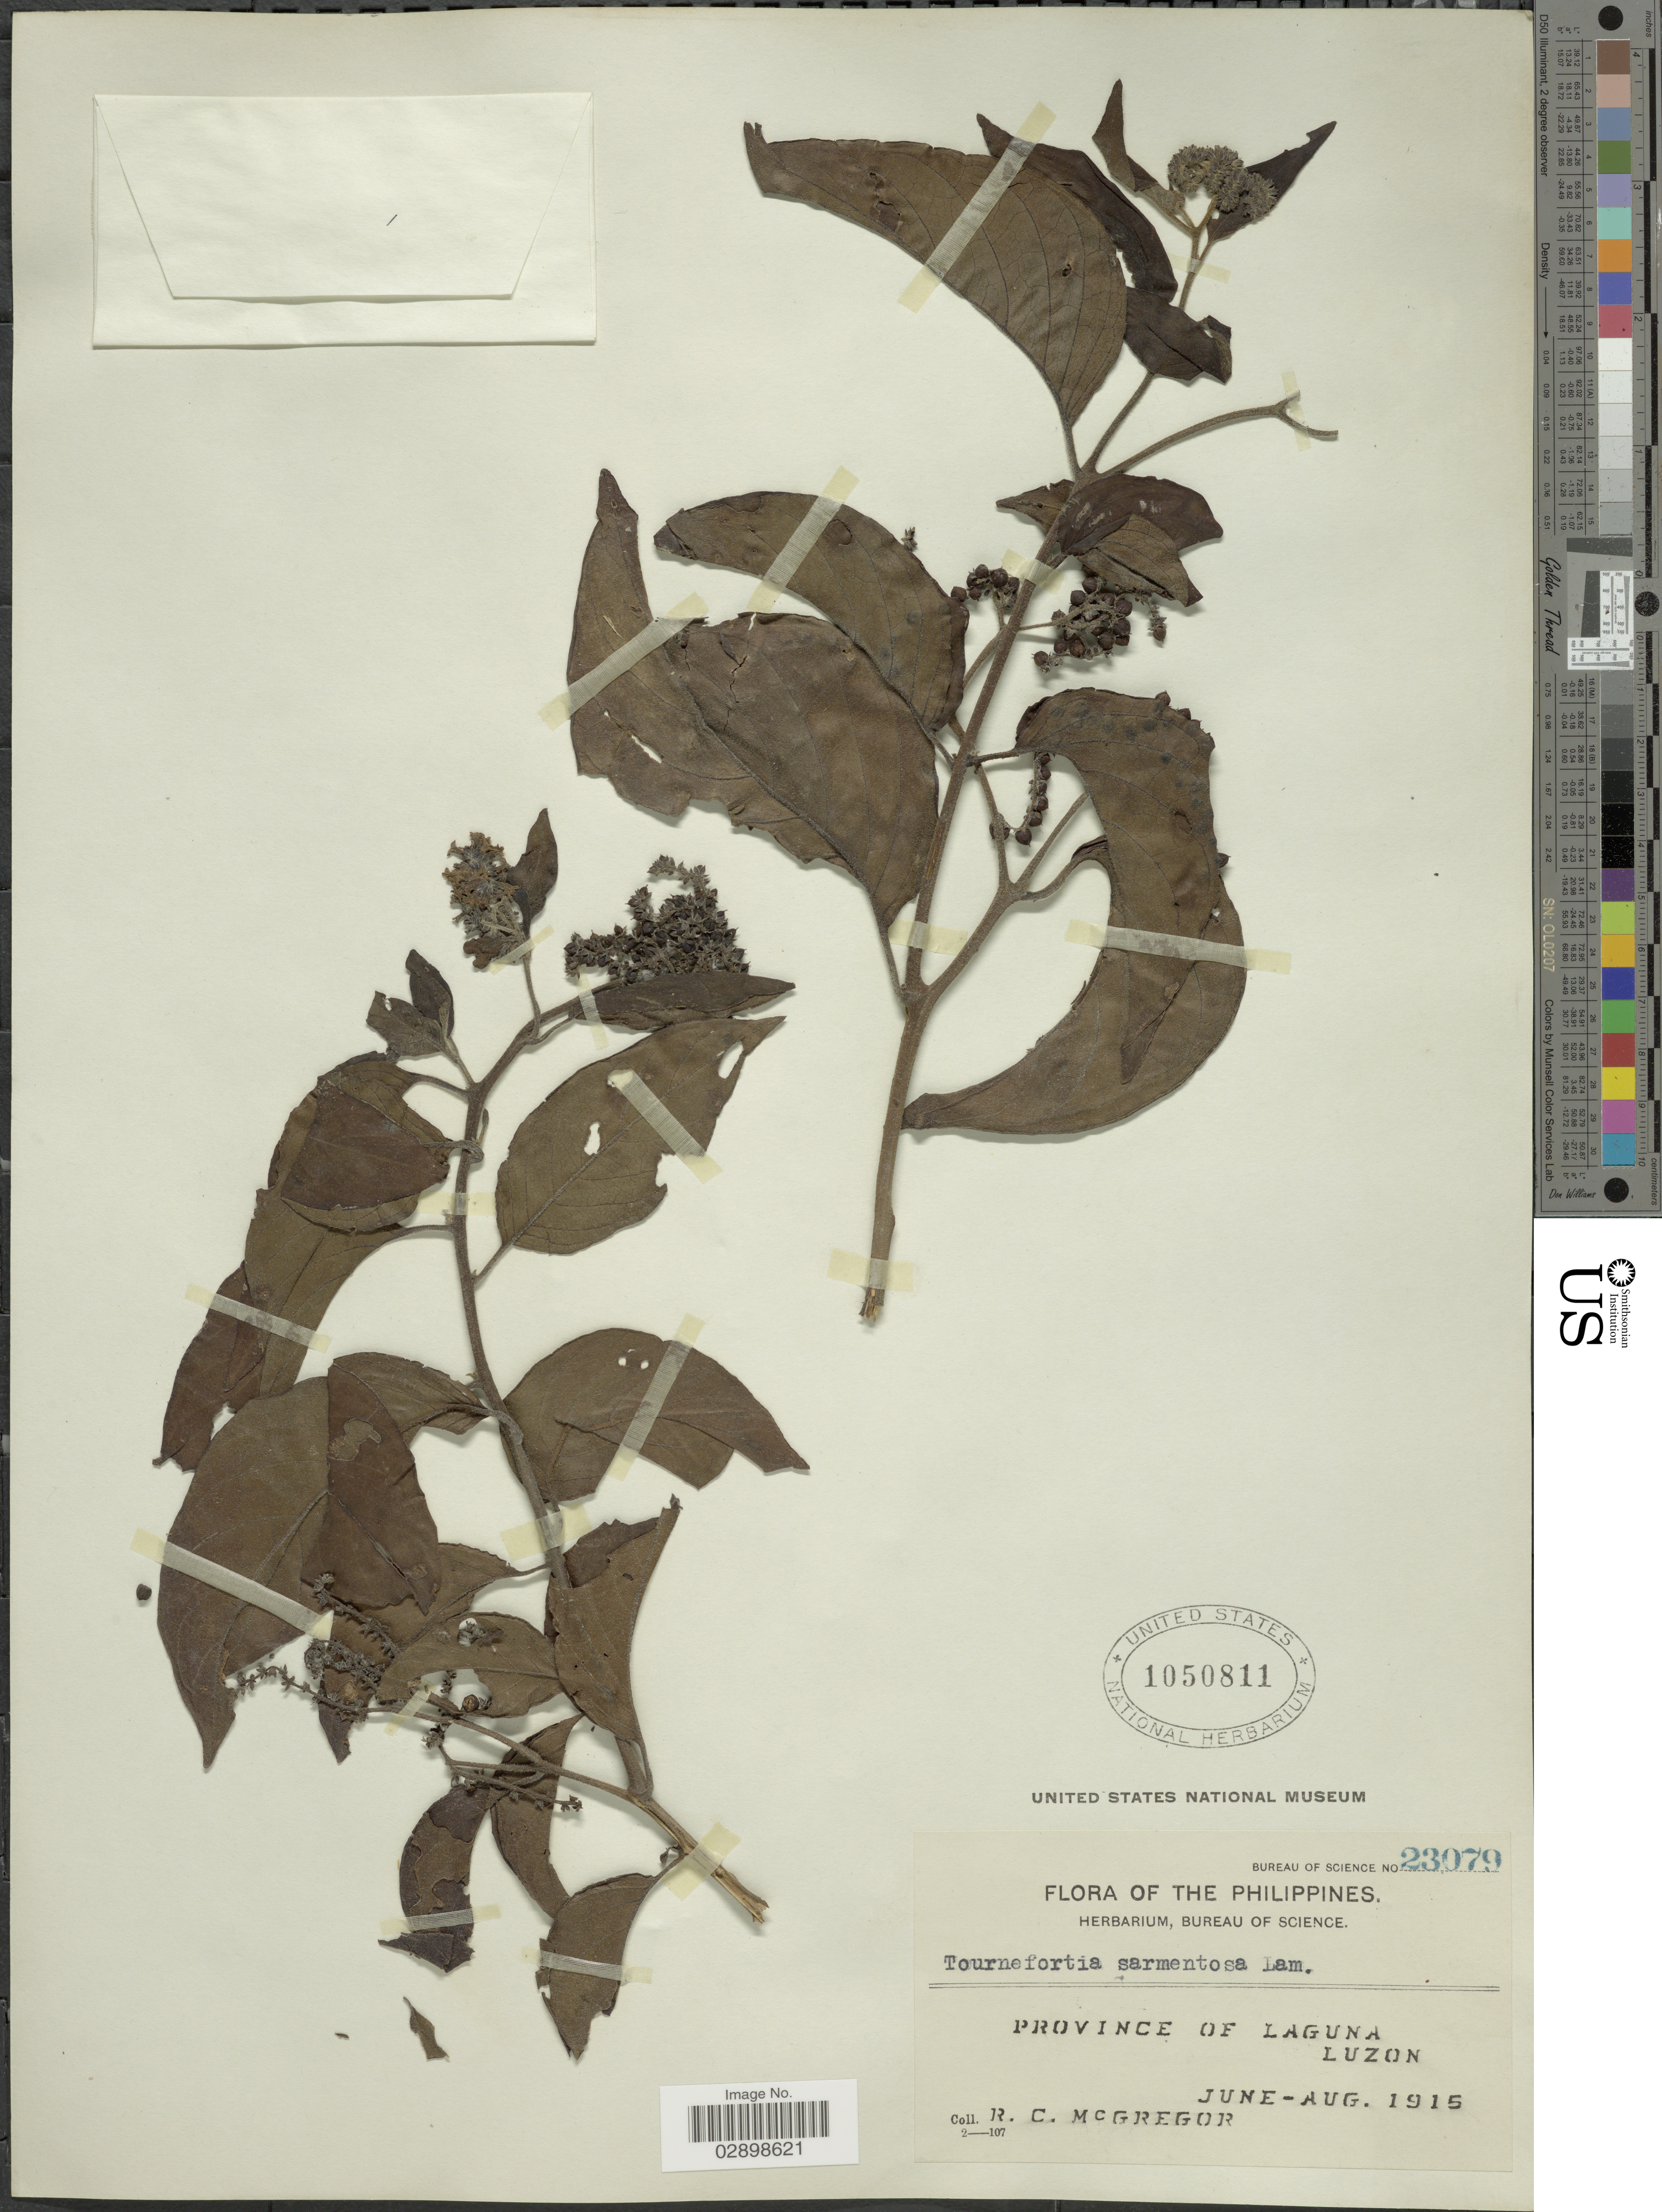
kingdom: Plantae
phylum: Tracheophyta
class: Magnoliopsida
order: Boraginales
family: Heliotropiaceae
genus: Tournefortia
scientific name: Tournefortia sarmentosa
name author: Lam.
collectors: R. C. McGregor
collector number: Bureau of Science 23079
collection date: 1915-06/1915-08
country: Philippines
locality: Province of Laguna. Luzon.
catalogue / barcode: US 1050811